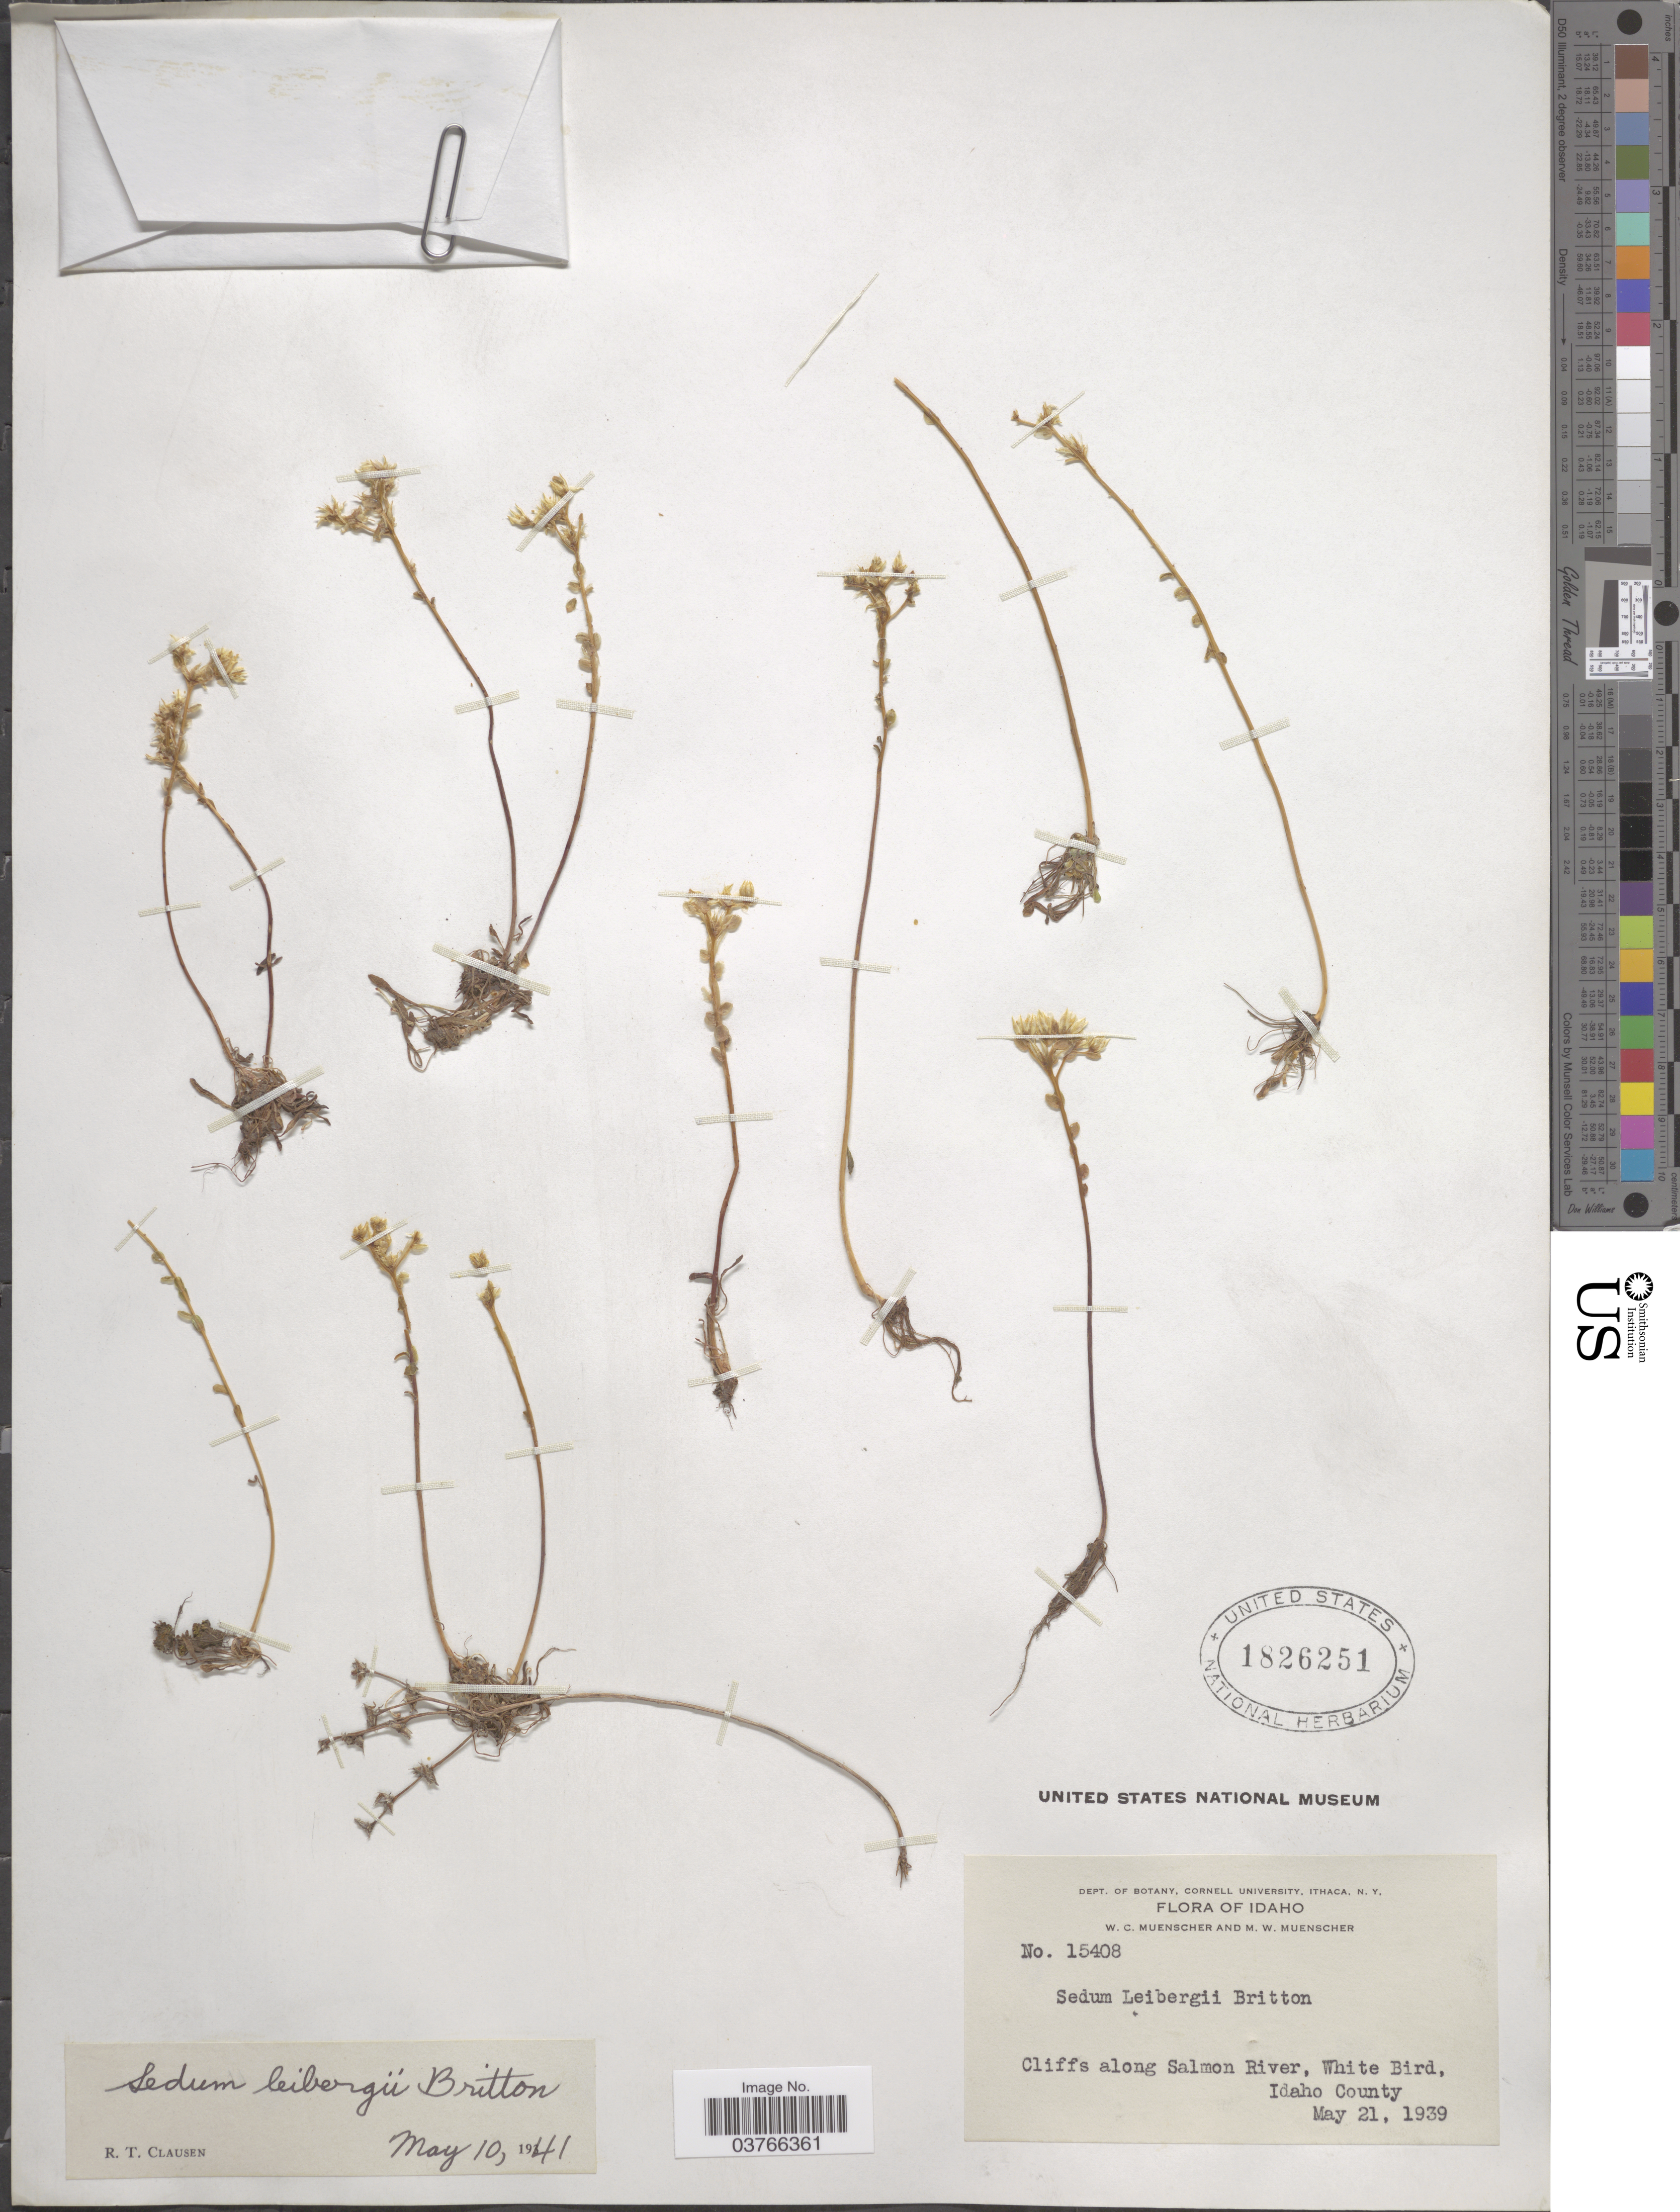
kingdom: Plantae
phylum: Tracheophyta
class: Magnoliopsida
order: Saxifragales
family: Crassulaceae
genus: Sedum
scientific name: Sedum leibergii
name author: Britton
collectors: W. Muenscher & M. Muenscher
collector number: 15408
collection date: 1939-05-21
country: United States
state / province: Idaho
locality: Cliffs along Salmon River, White Bird, Idaho County.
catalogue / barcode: US 1826251